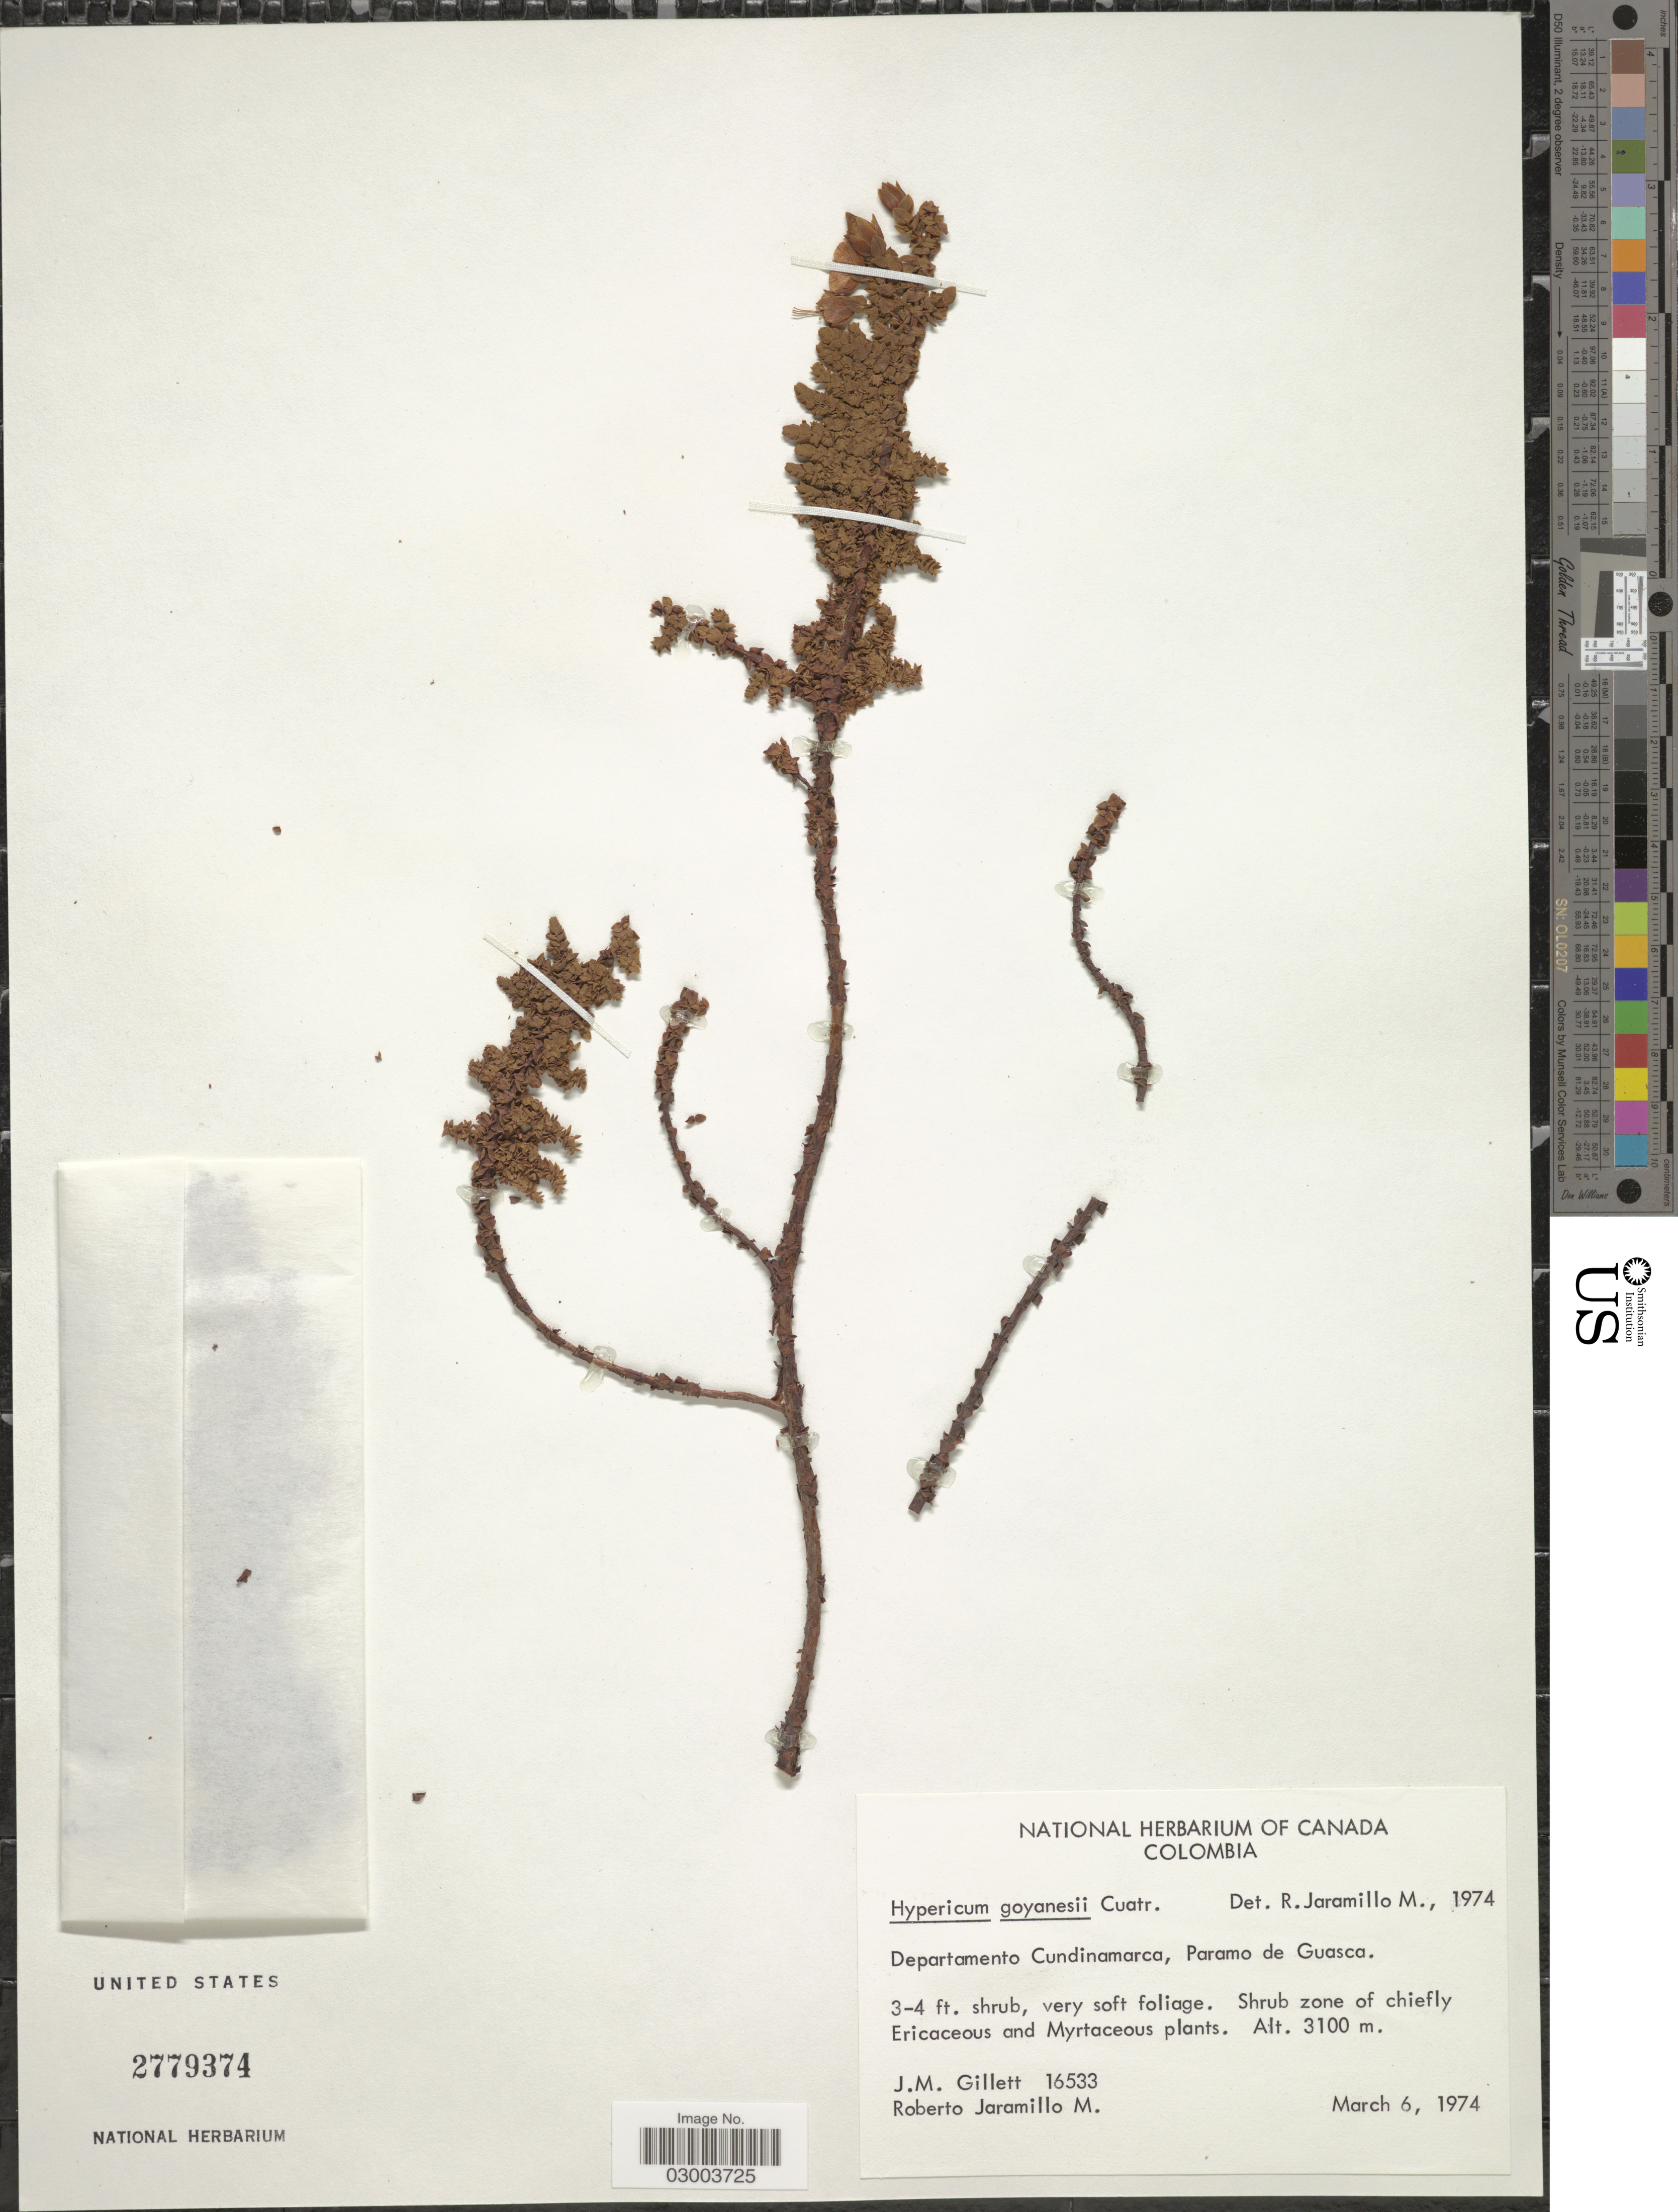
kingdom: Plantae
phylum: Tracheophyta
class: Magnoliopsida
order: Malpighiales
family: Hypericaceae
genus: Hypericum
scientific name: Hypericum goyanesii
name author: Cuatrec.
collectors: J. M. Gillett & R. Jaramillo M.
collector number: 16533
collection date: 1974-03-06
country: Colombia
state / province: Cundinamarca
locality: Departamento Cundinamarca, Paramo de Guasca.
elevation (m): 3100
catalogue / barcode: US 2779374